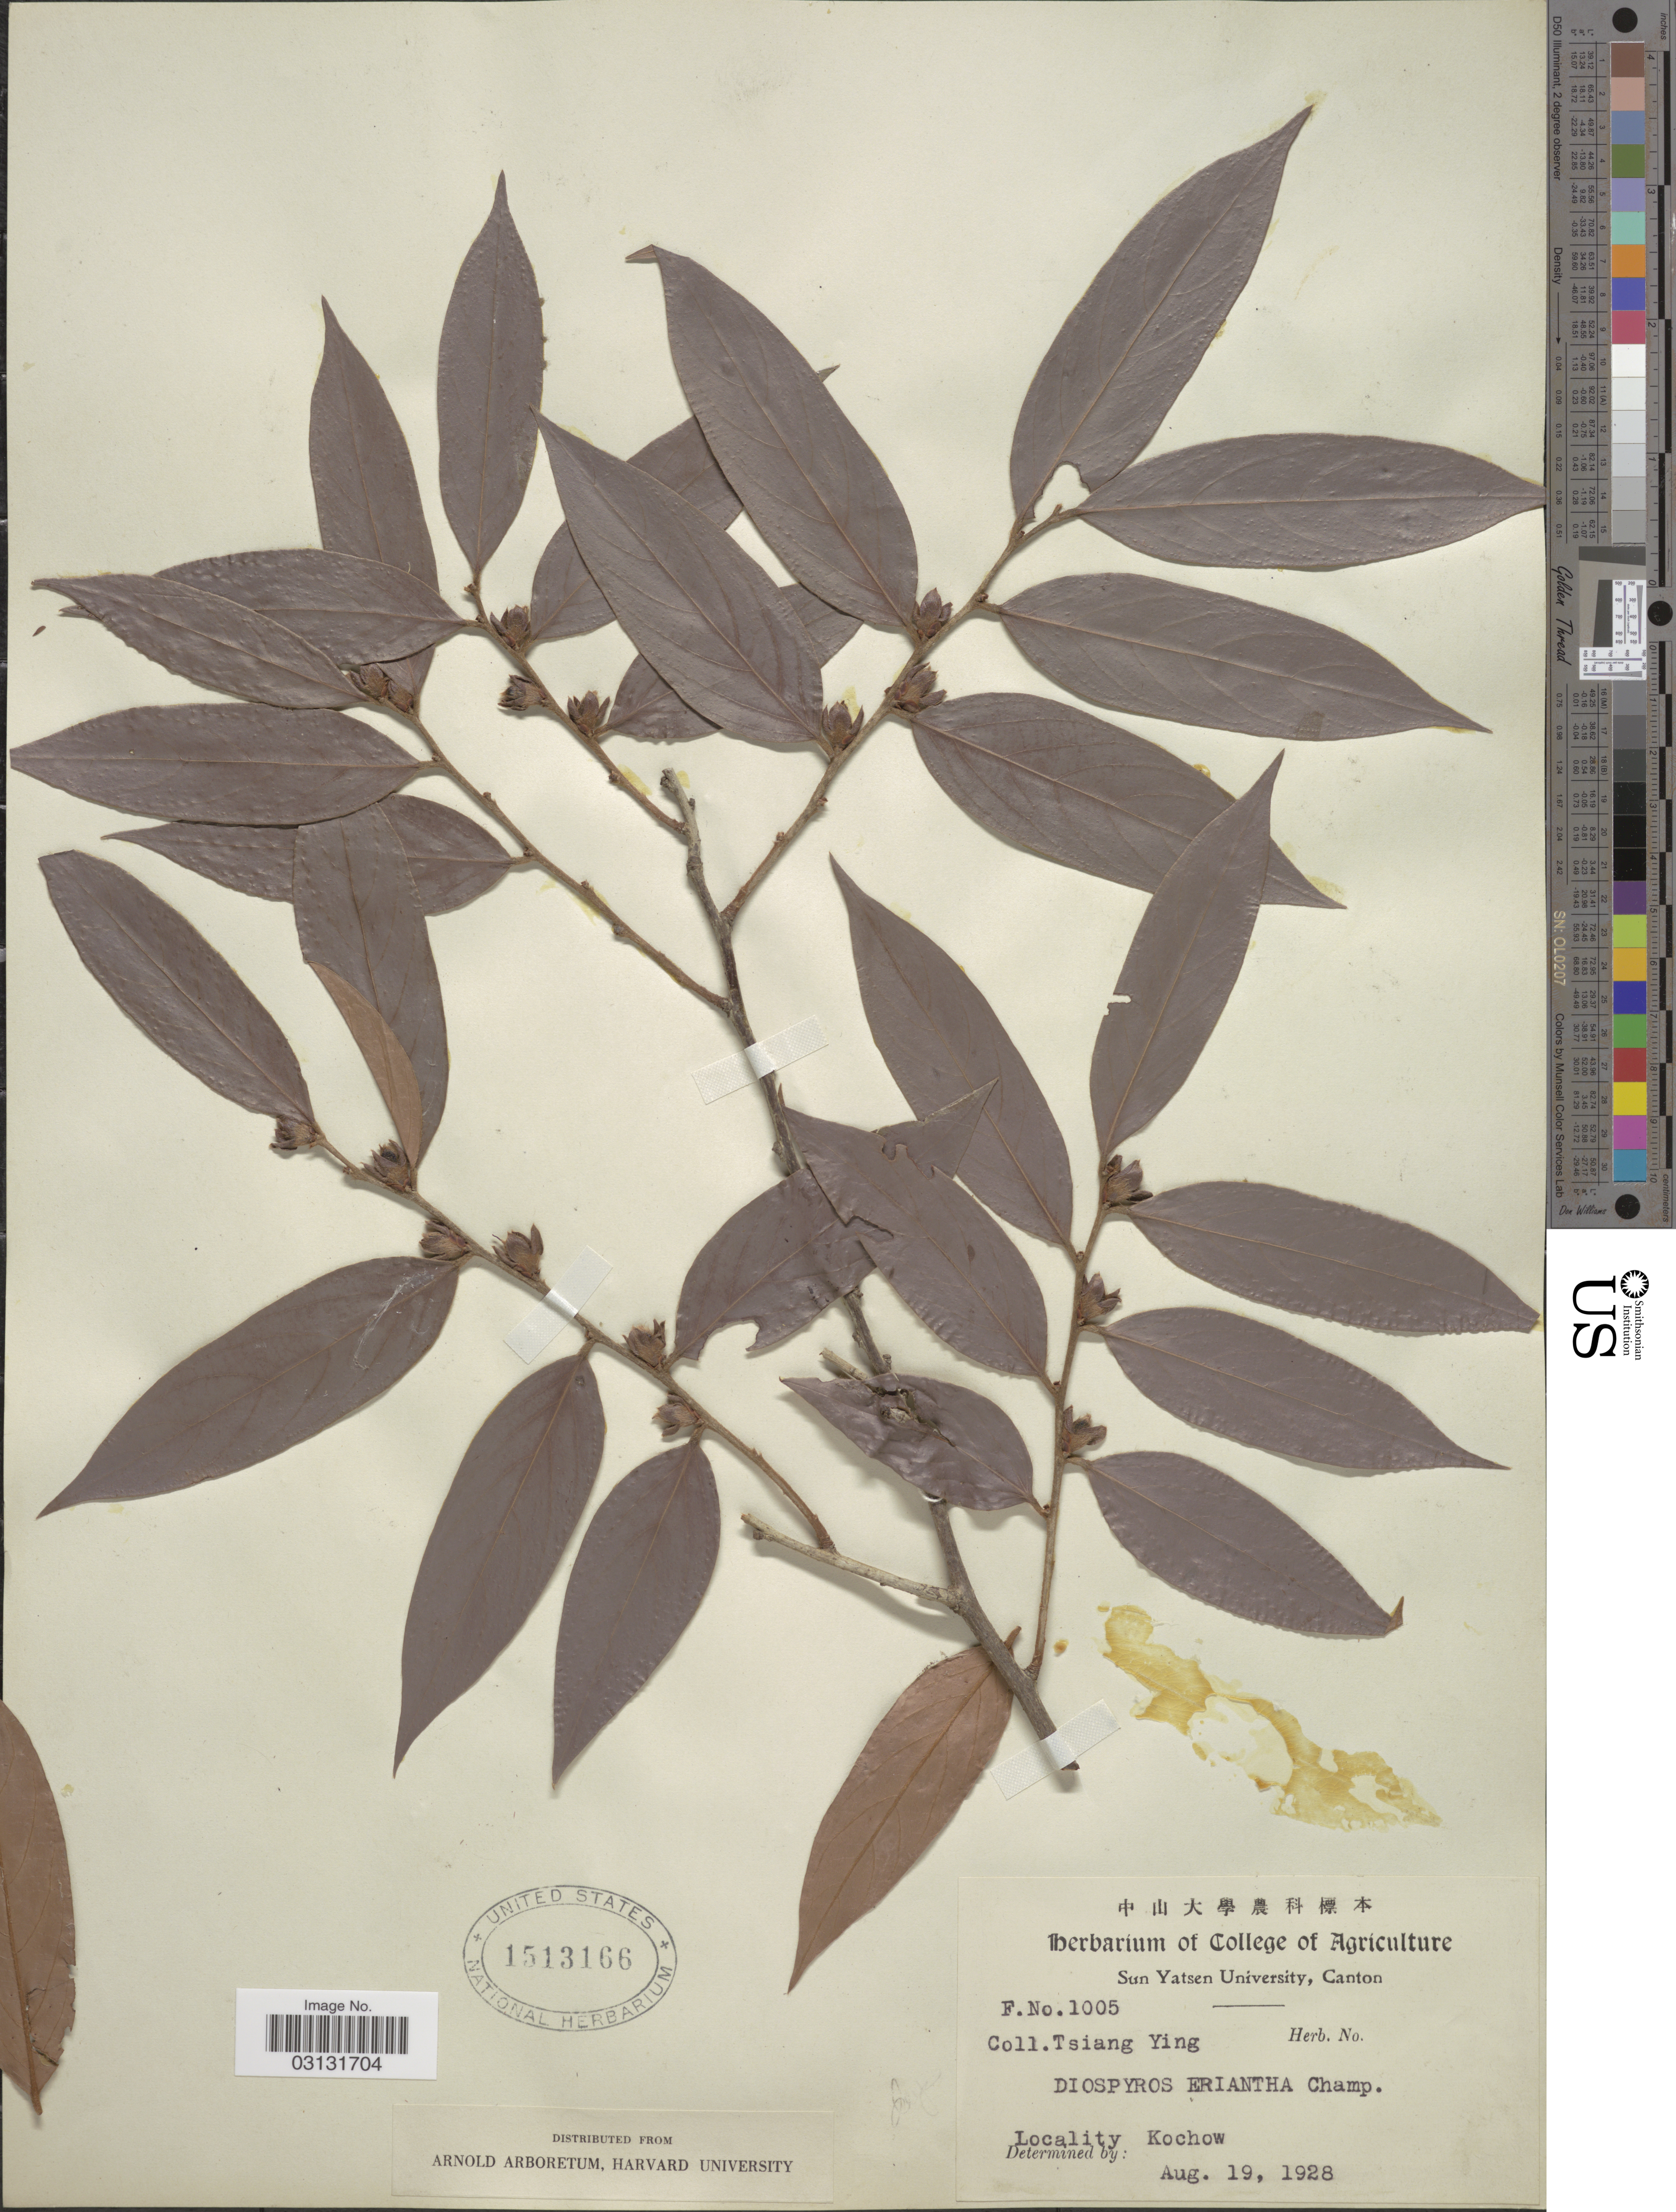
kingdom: Plantae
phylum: Tracheophyta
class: Magnoliopsida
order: Ericales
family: Ebenaceae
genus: Diospyros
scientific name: Diospyros eriantha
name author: Champ. ex Benth.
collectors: T. Ying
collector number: F.1005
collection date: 1928-08-19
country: China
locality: Kochow.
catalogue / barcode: US 1513166